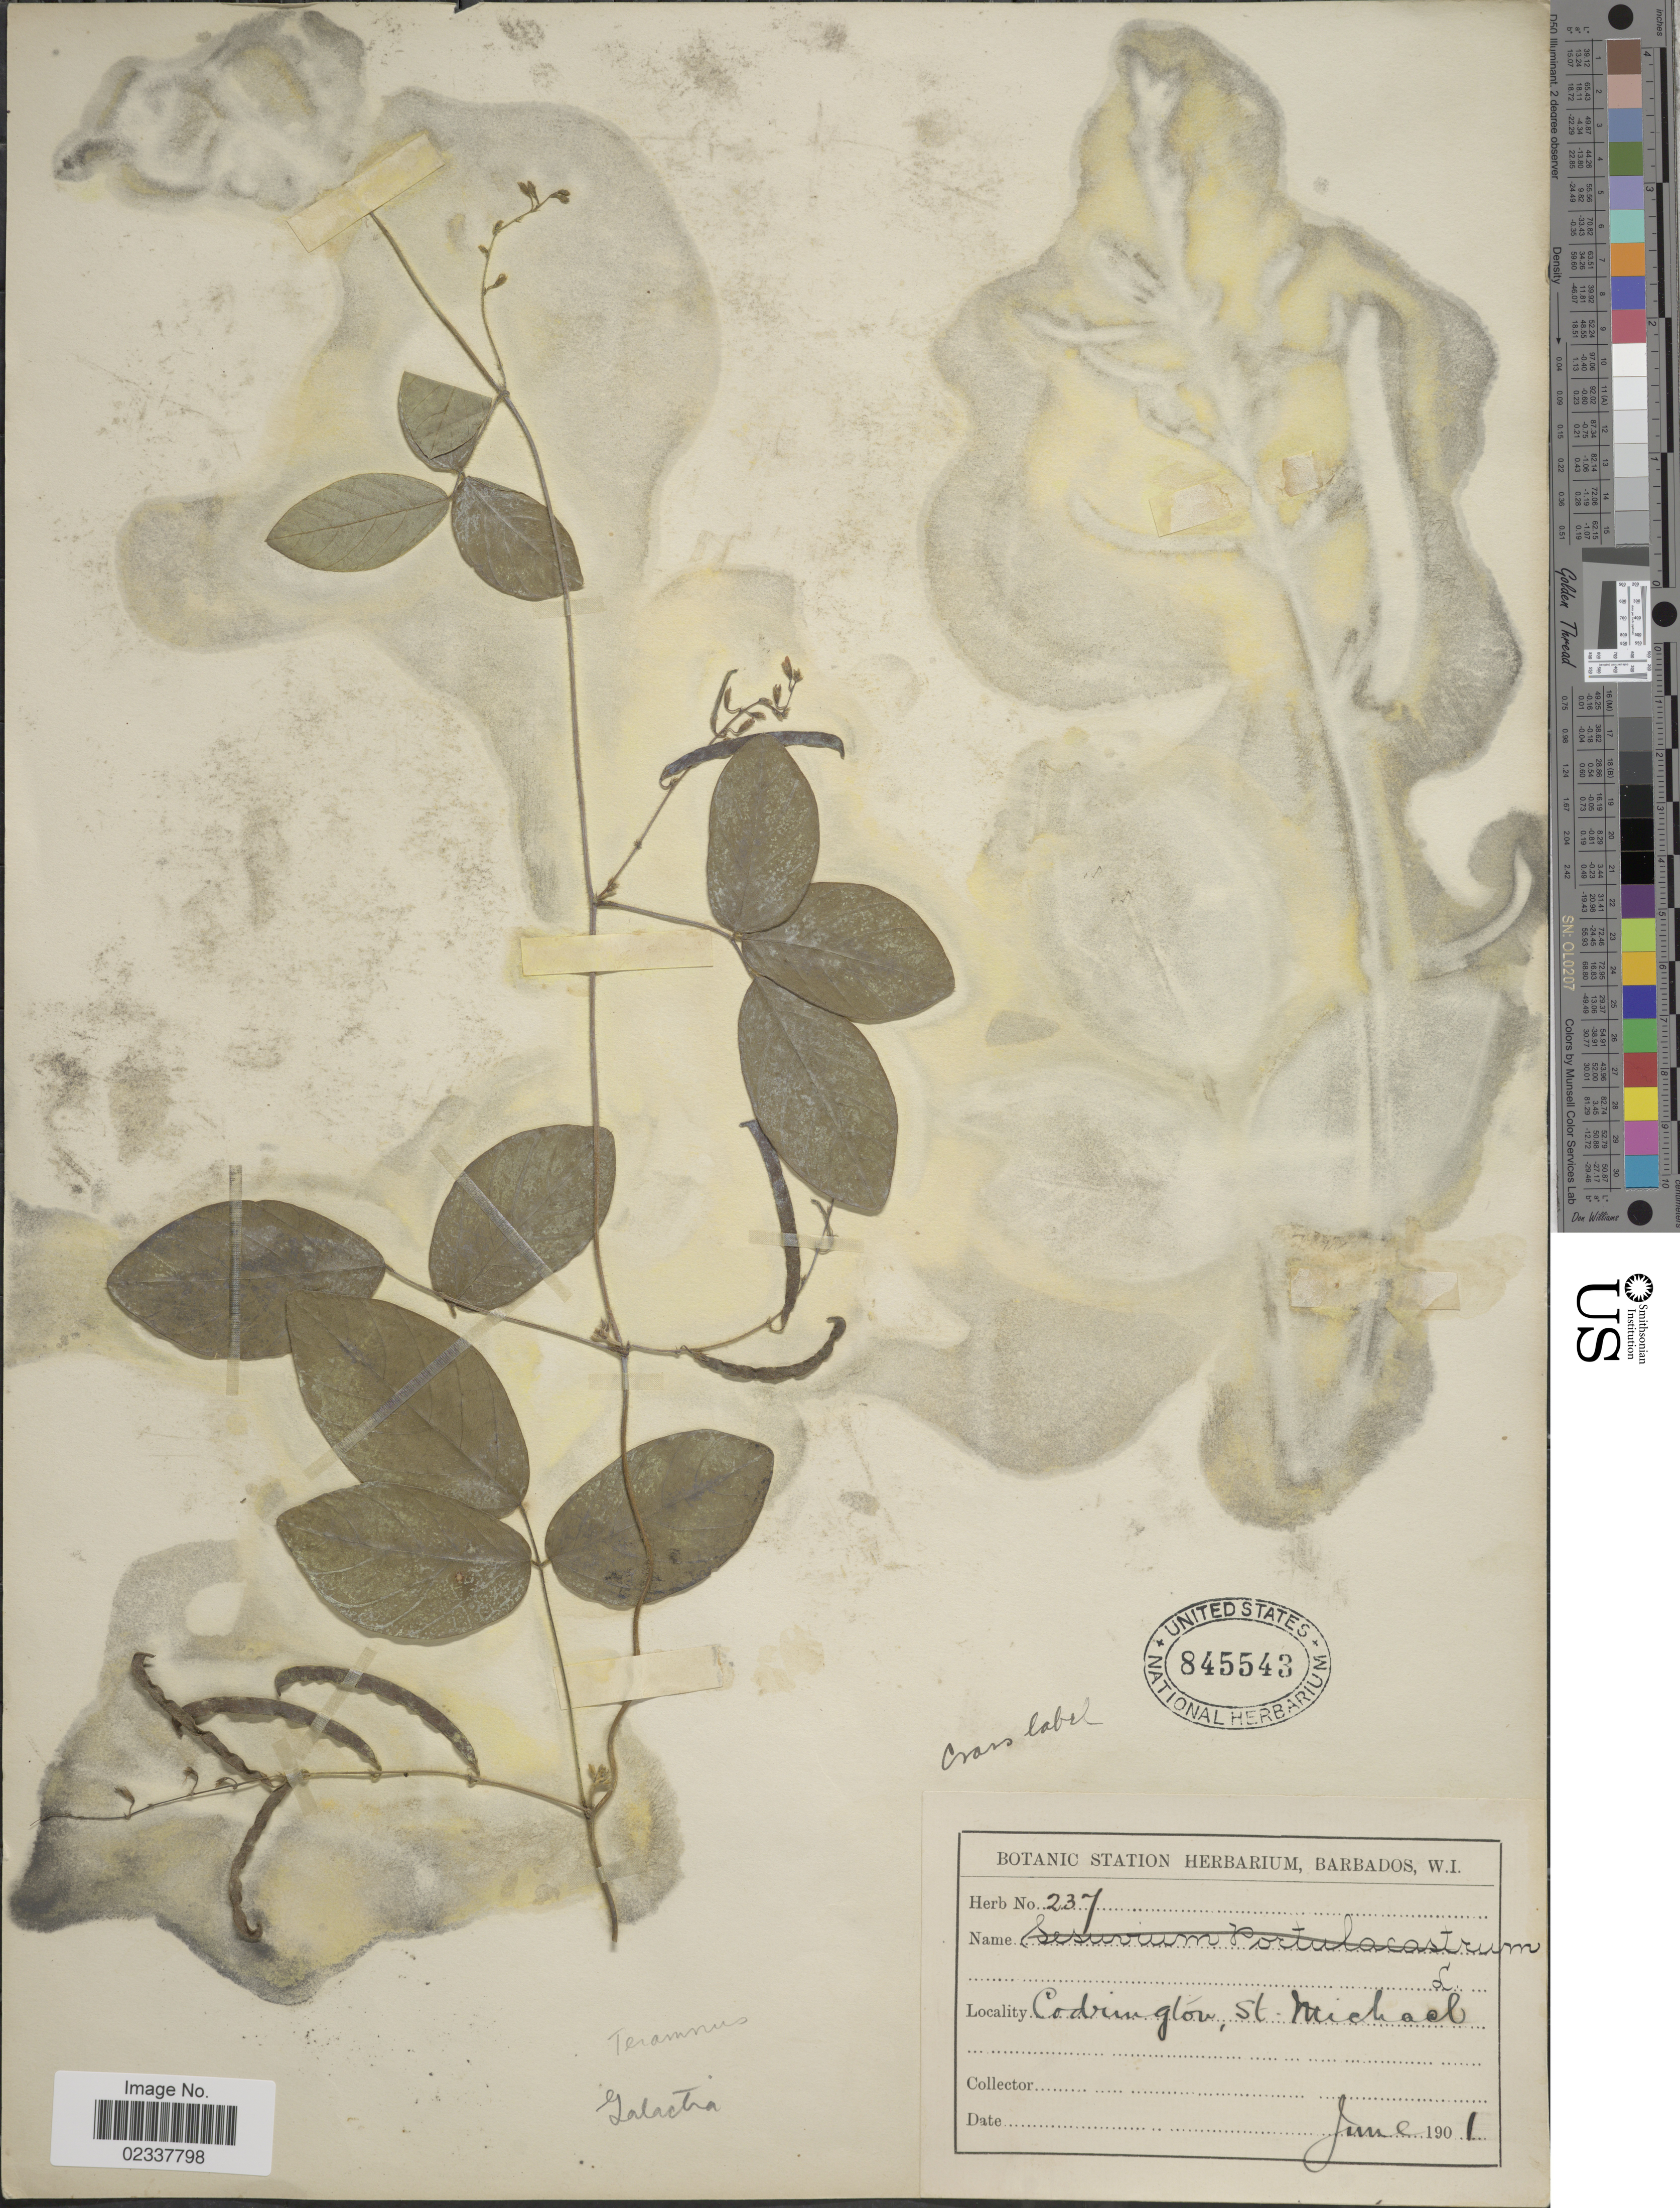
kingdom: Plantae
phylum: Tracheophyta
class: Magnoliopsida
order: Fabales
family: Fabaceae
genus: Teramnus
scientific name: Teramnus labialis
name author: (L. f.) Spreng.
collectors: ex herb. Bot. Sta. Barbados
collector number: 237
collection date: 1901-06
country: Barbados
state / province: Saint Michael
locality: Codrington, St. Michael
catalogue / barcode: US 845543